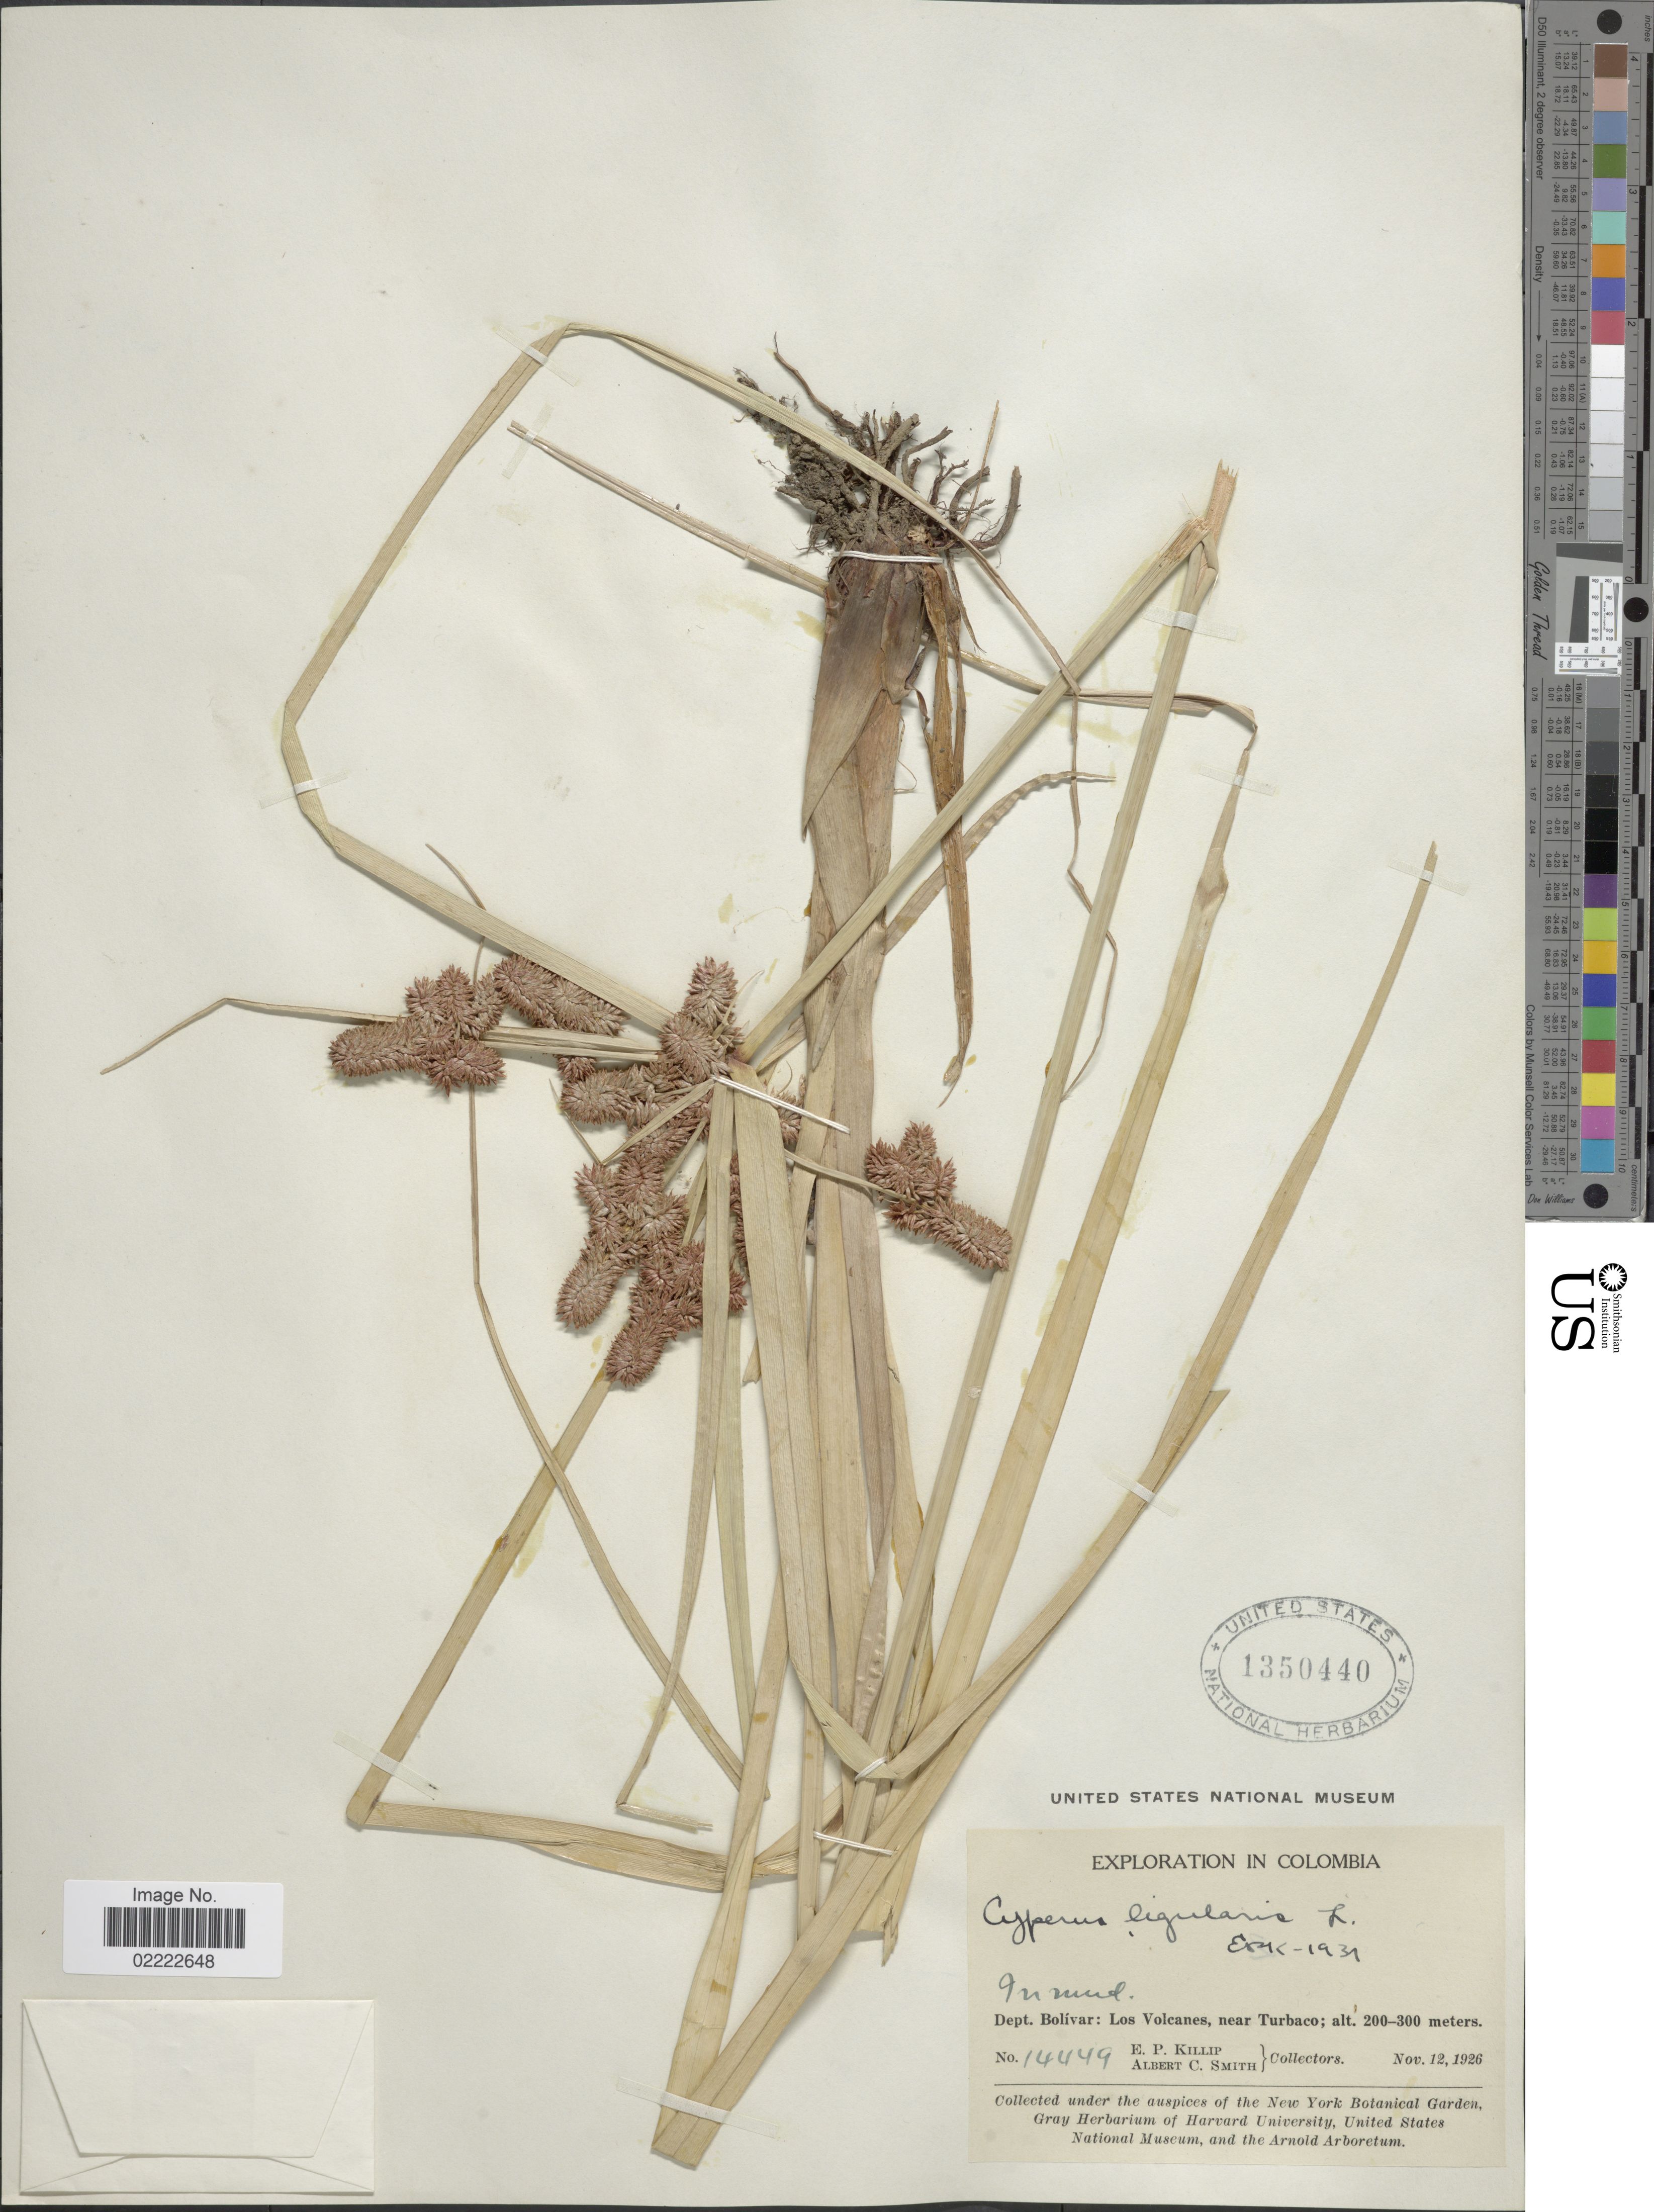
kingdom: Plantae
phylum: Tracheophyta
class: Liliopsida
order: Poales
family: Cyperaceae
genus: Cyperus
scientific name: Cyperus ligularis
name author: L.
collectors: E. P. Killip & A. C. Smith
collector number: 144449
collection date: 1926-11-12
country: Colombia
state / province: Bolívar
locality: In mud, Dept. Bolívar: Los Volcanes, near Turbaco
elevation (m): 200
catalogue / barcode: US 1350440